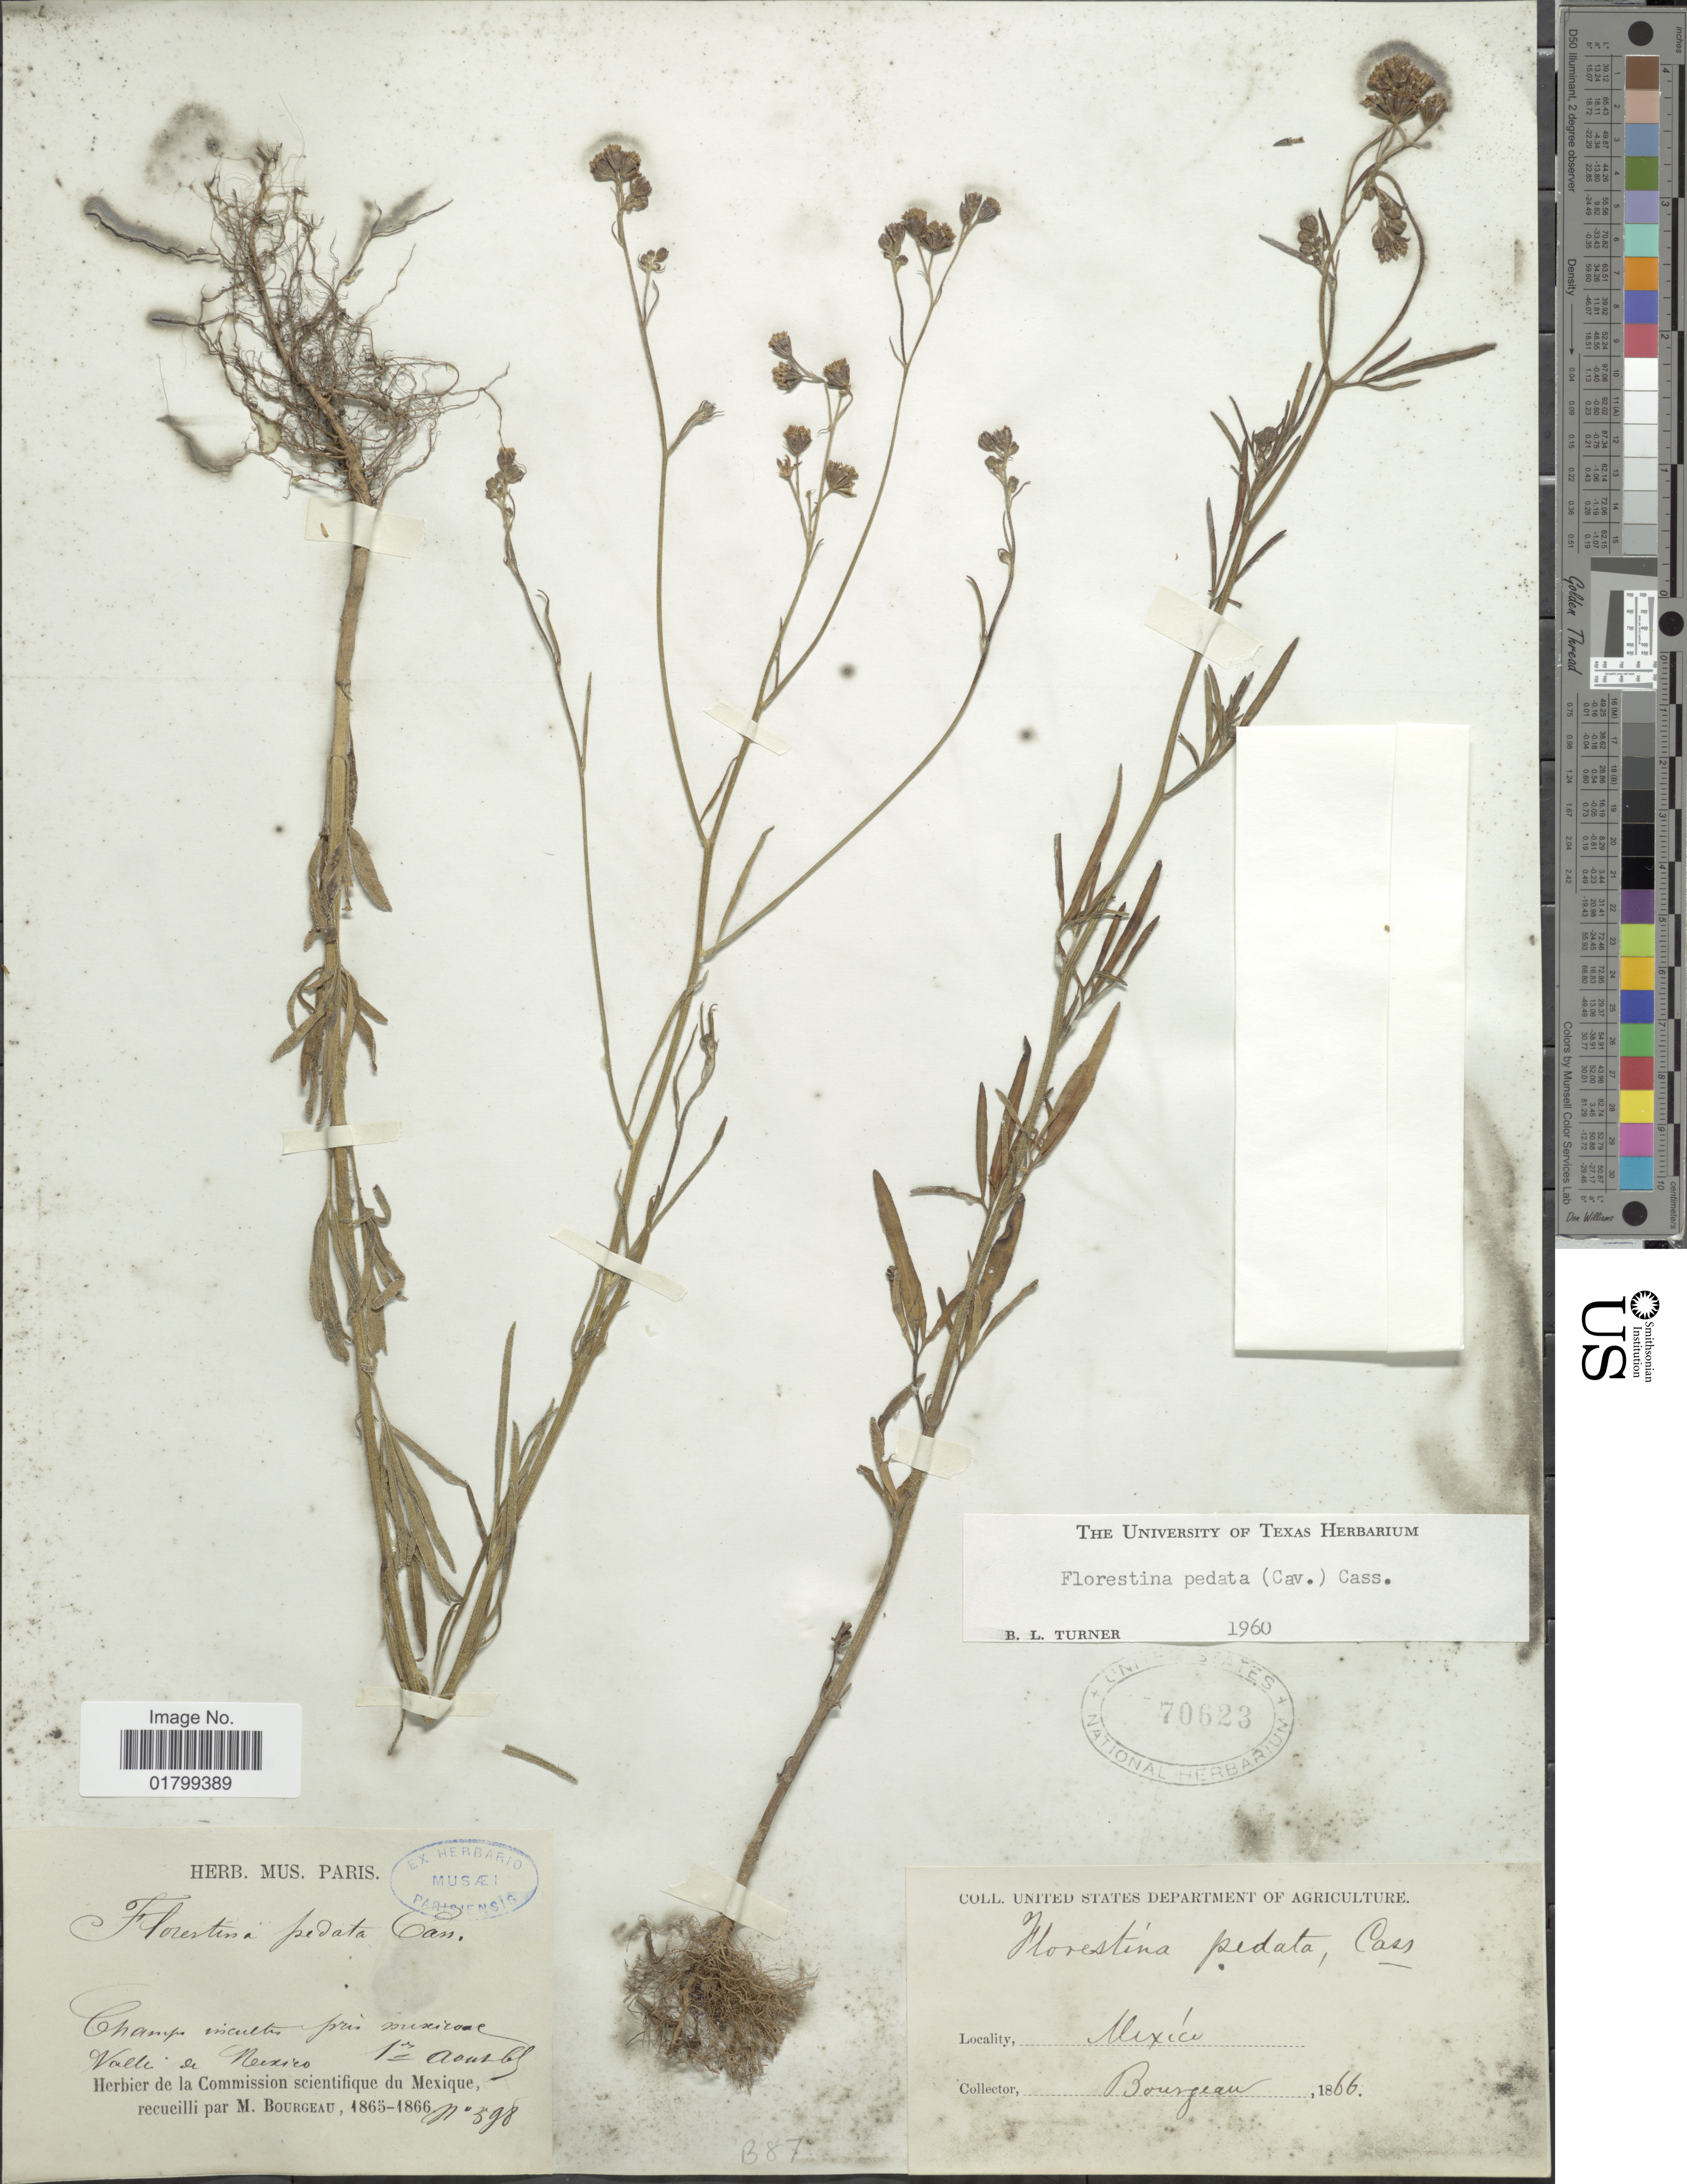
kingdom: Plantae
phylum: Tracheophyta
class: Magnoliopsida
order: Asterales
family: Asteraceae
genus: Florestina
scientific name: Florestina pedata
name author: (Cav.) Cass.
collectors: M. Bourgeau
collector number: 598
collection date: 1866-08-01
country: Mexico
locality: Champ incultes pres museiroue, Valle de Mexico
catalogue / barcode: US 70623